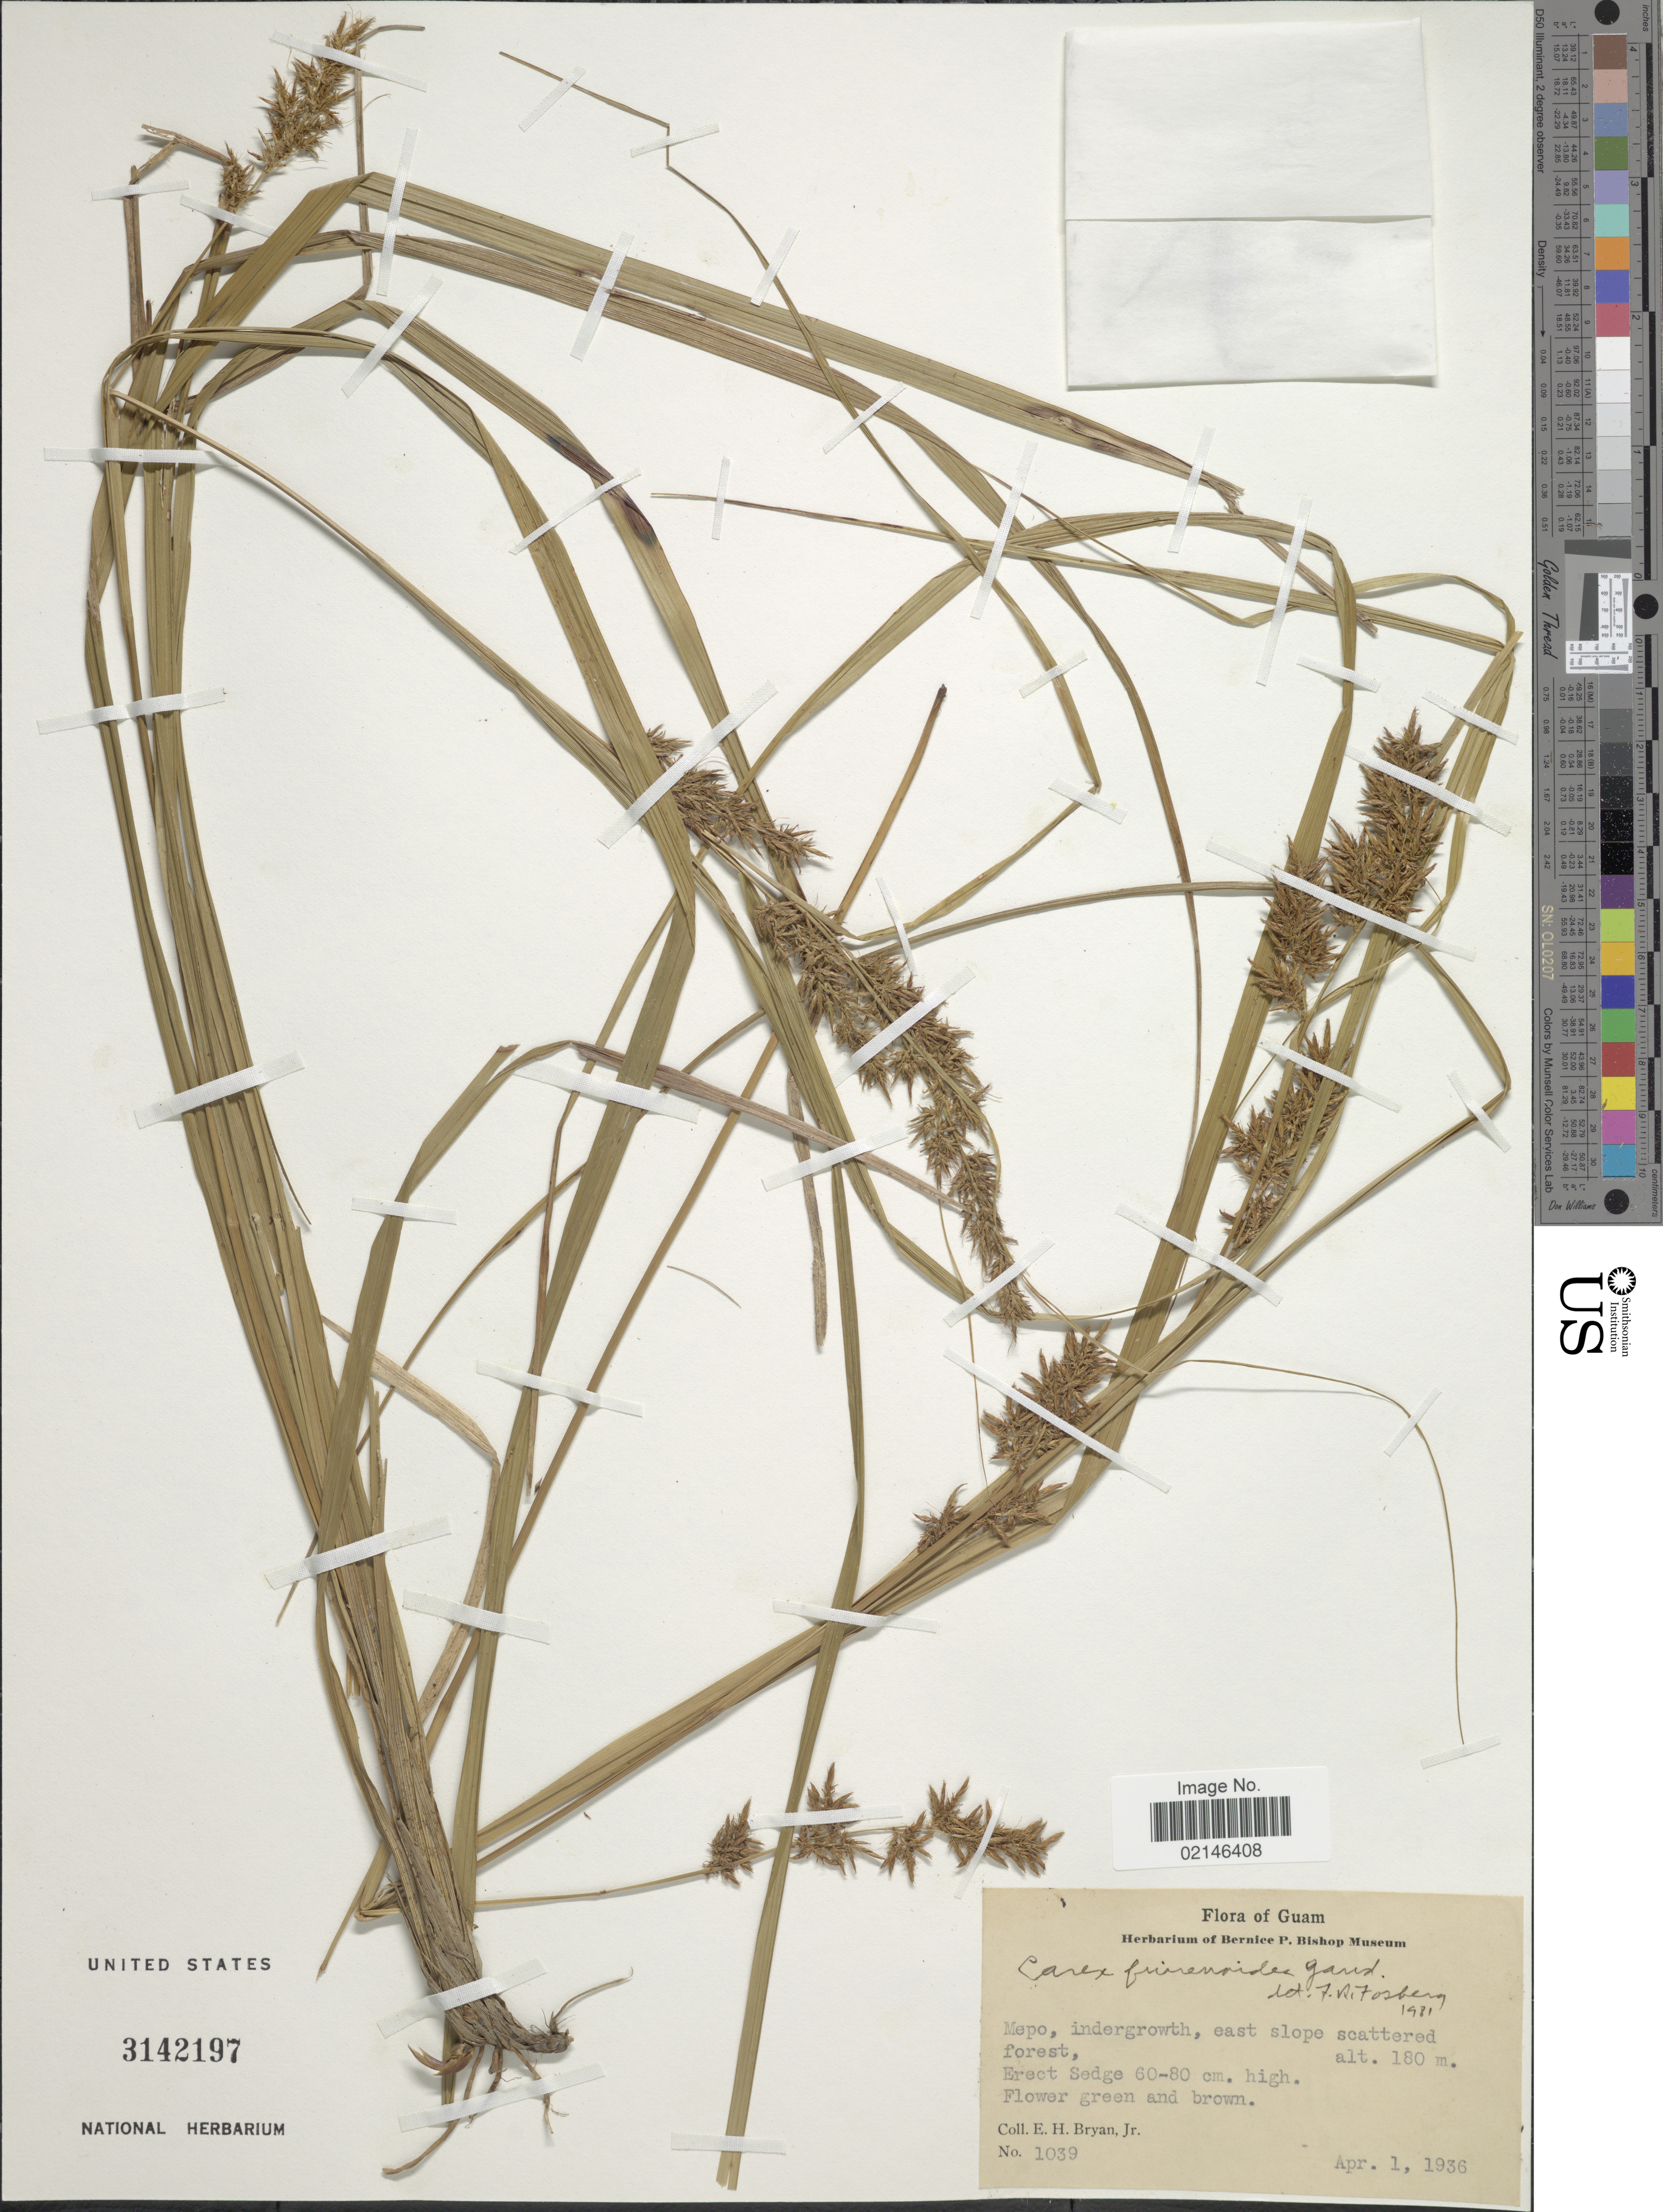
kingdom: Plantae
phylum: Tracheophyta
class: Liliopsida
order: Poales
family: Cyperaceae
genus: Carex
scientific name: Carex indica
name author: L.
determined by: Strong, Mark T., (BOT), Smithsonian Institution - National Museum of Natural History (UNITED STATES)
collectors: E. Bryan Jr.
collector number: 1039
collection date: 1936-04-01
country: Guam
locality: Mepo, indergrowth, east slope scattered forest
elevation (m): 180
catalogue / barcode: US 3142197